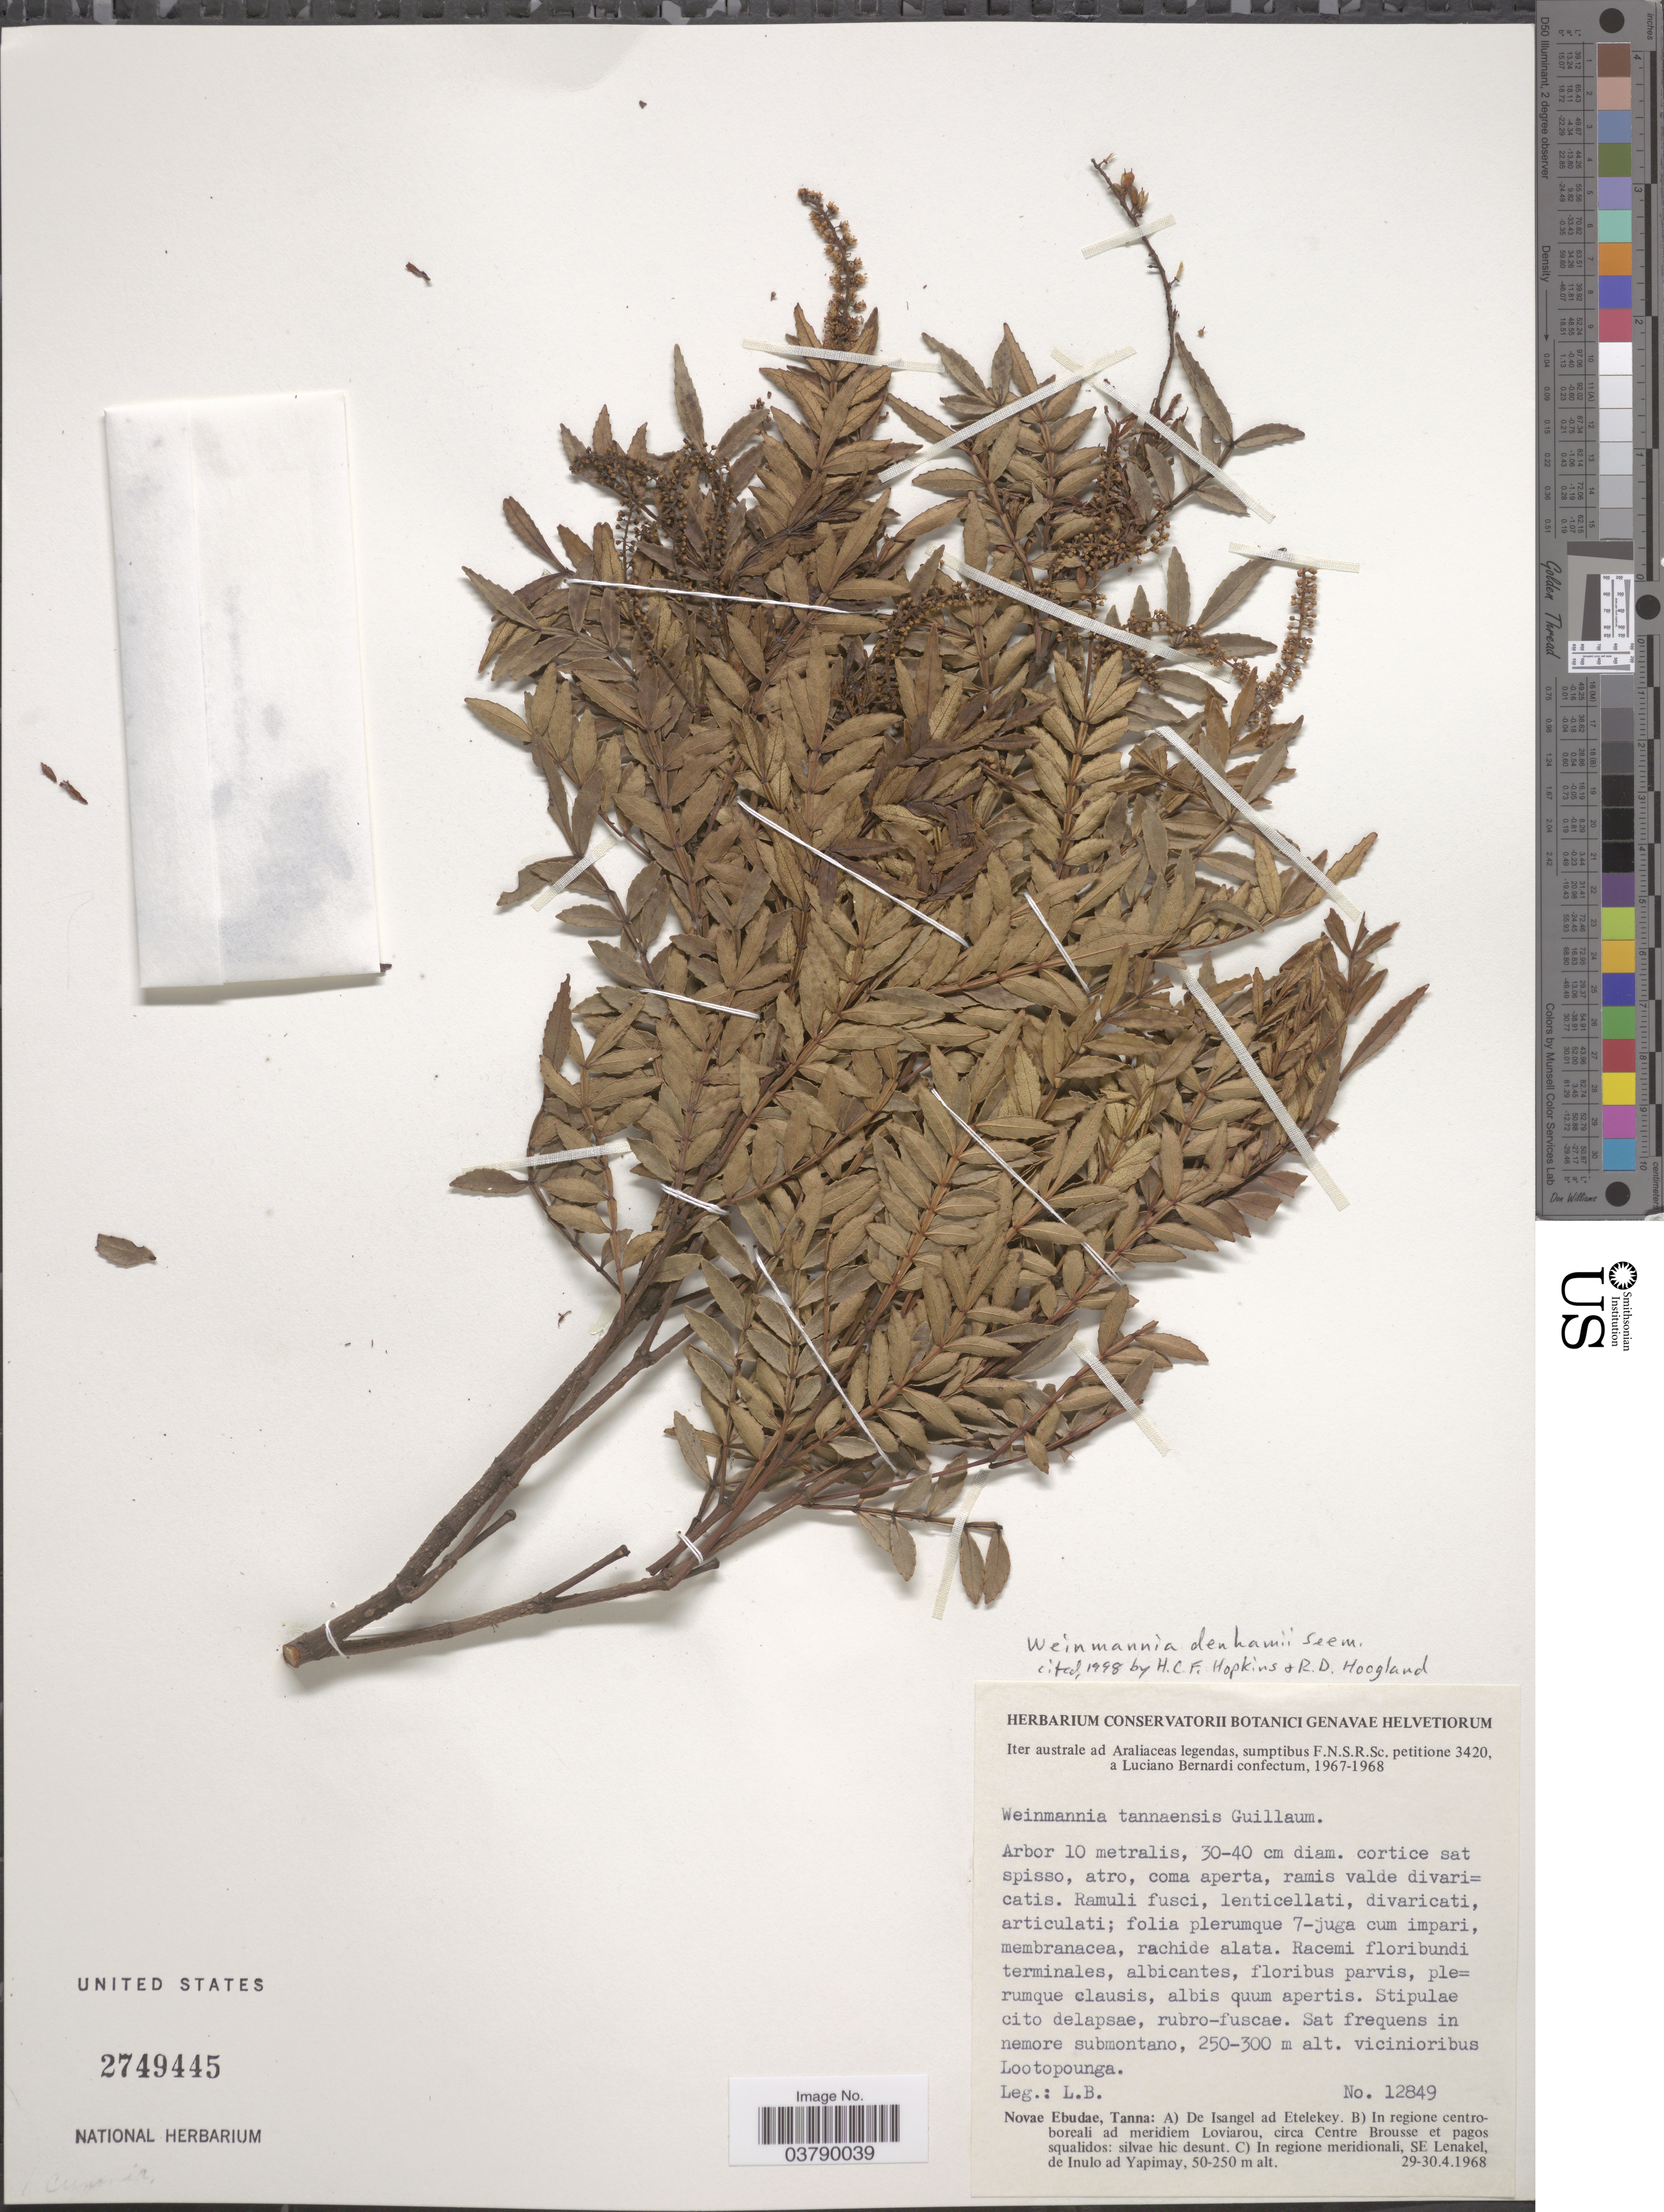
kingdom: Plantae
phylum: Tracheophyta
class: Magnoliopsida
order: Oxalidales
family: Cunoniaceae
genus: Pterophylla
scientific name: Pterophylla denhamii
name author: (Seem.) Pillon & H.C. Hopkins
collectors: L. Bernardi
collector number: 12849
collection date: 1968-04-29/1968-04-30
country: Vanuatu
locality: Lootopounga. Novae Ebudae, Tanna: A) De Isangel ad Etelekey. B) In regione centro-boreali ad meridiem Loviarou, circa Centre Brousse et pagos squalidos: silvae hic desunt. C) In regione meridionali, SE Lenakel, de Inulo ad Yapimay.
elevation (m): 250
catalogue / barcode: US 2749445